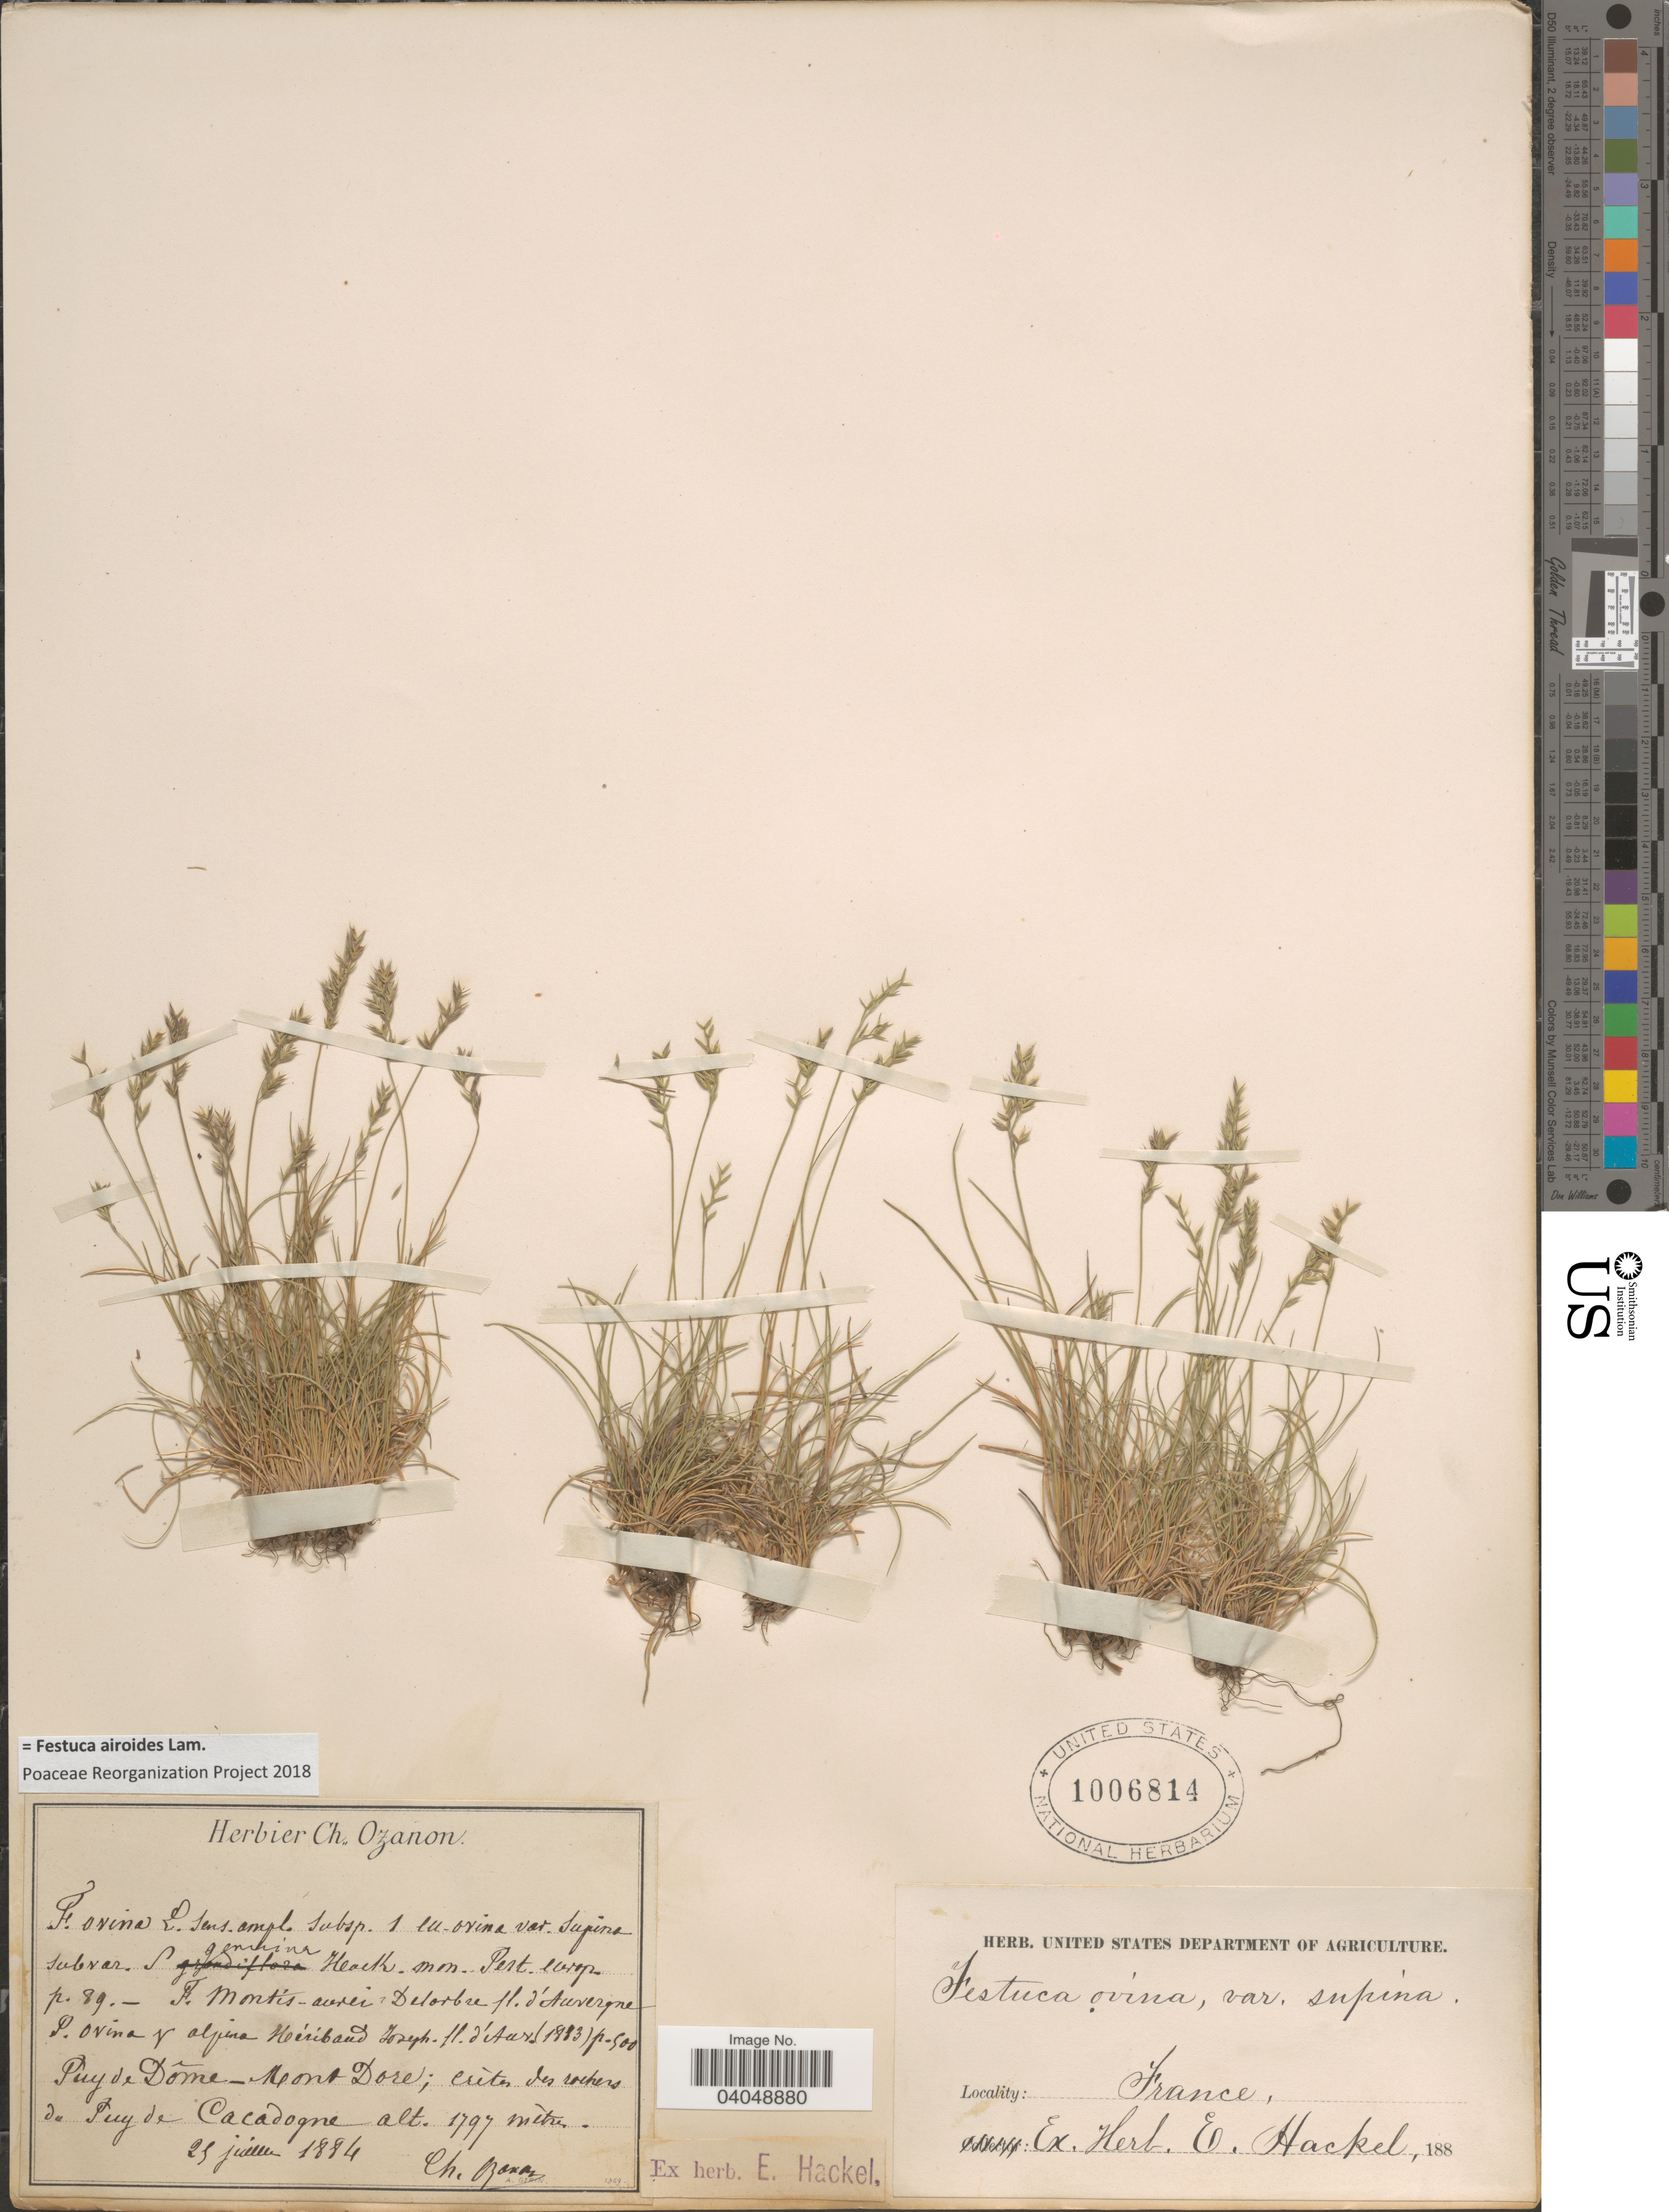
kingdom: Plantae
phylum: Tracheophyta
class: Liliopsida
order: Poales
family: Poaceae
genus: Festuca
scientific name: Festuca airoides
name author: Lam.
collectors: C. Ozanon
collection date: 1884-07-25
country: France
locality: Puy de Dôme-Mont Dore; Cretes des rochers du Puy de Cacadogne.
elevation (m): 1797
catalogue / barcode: US 1006814